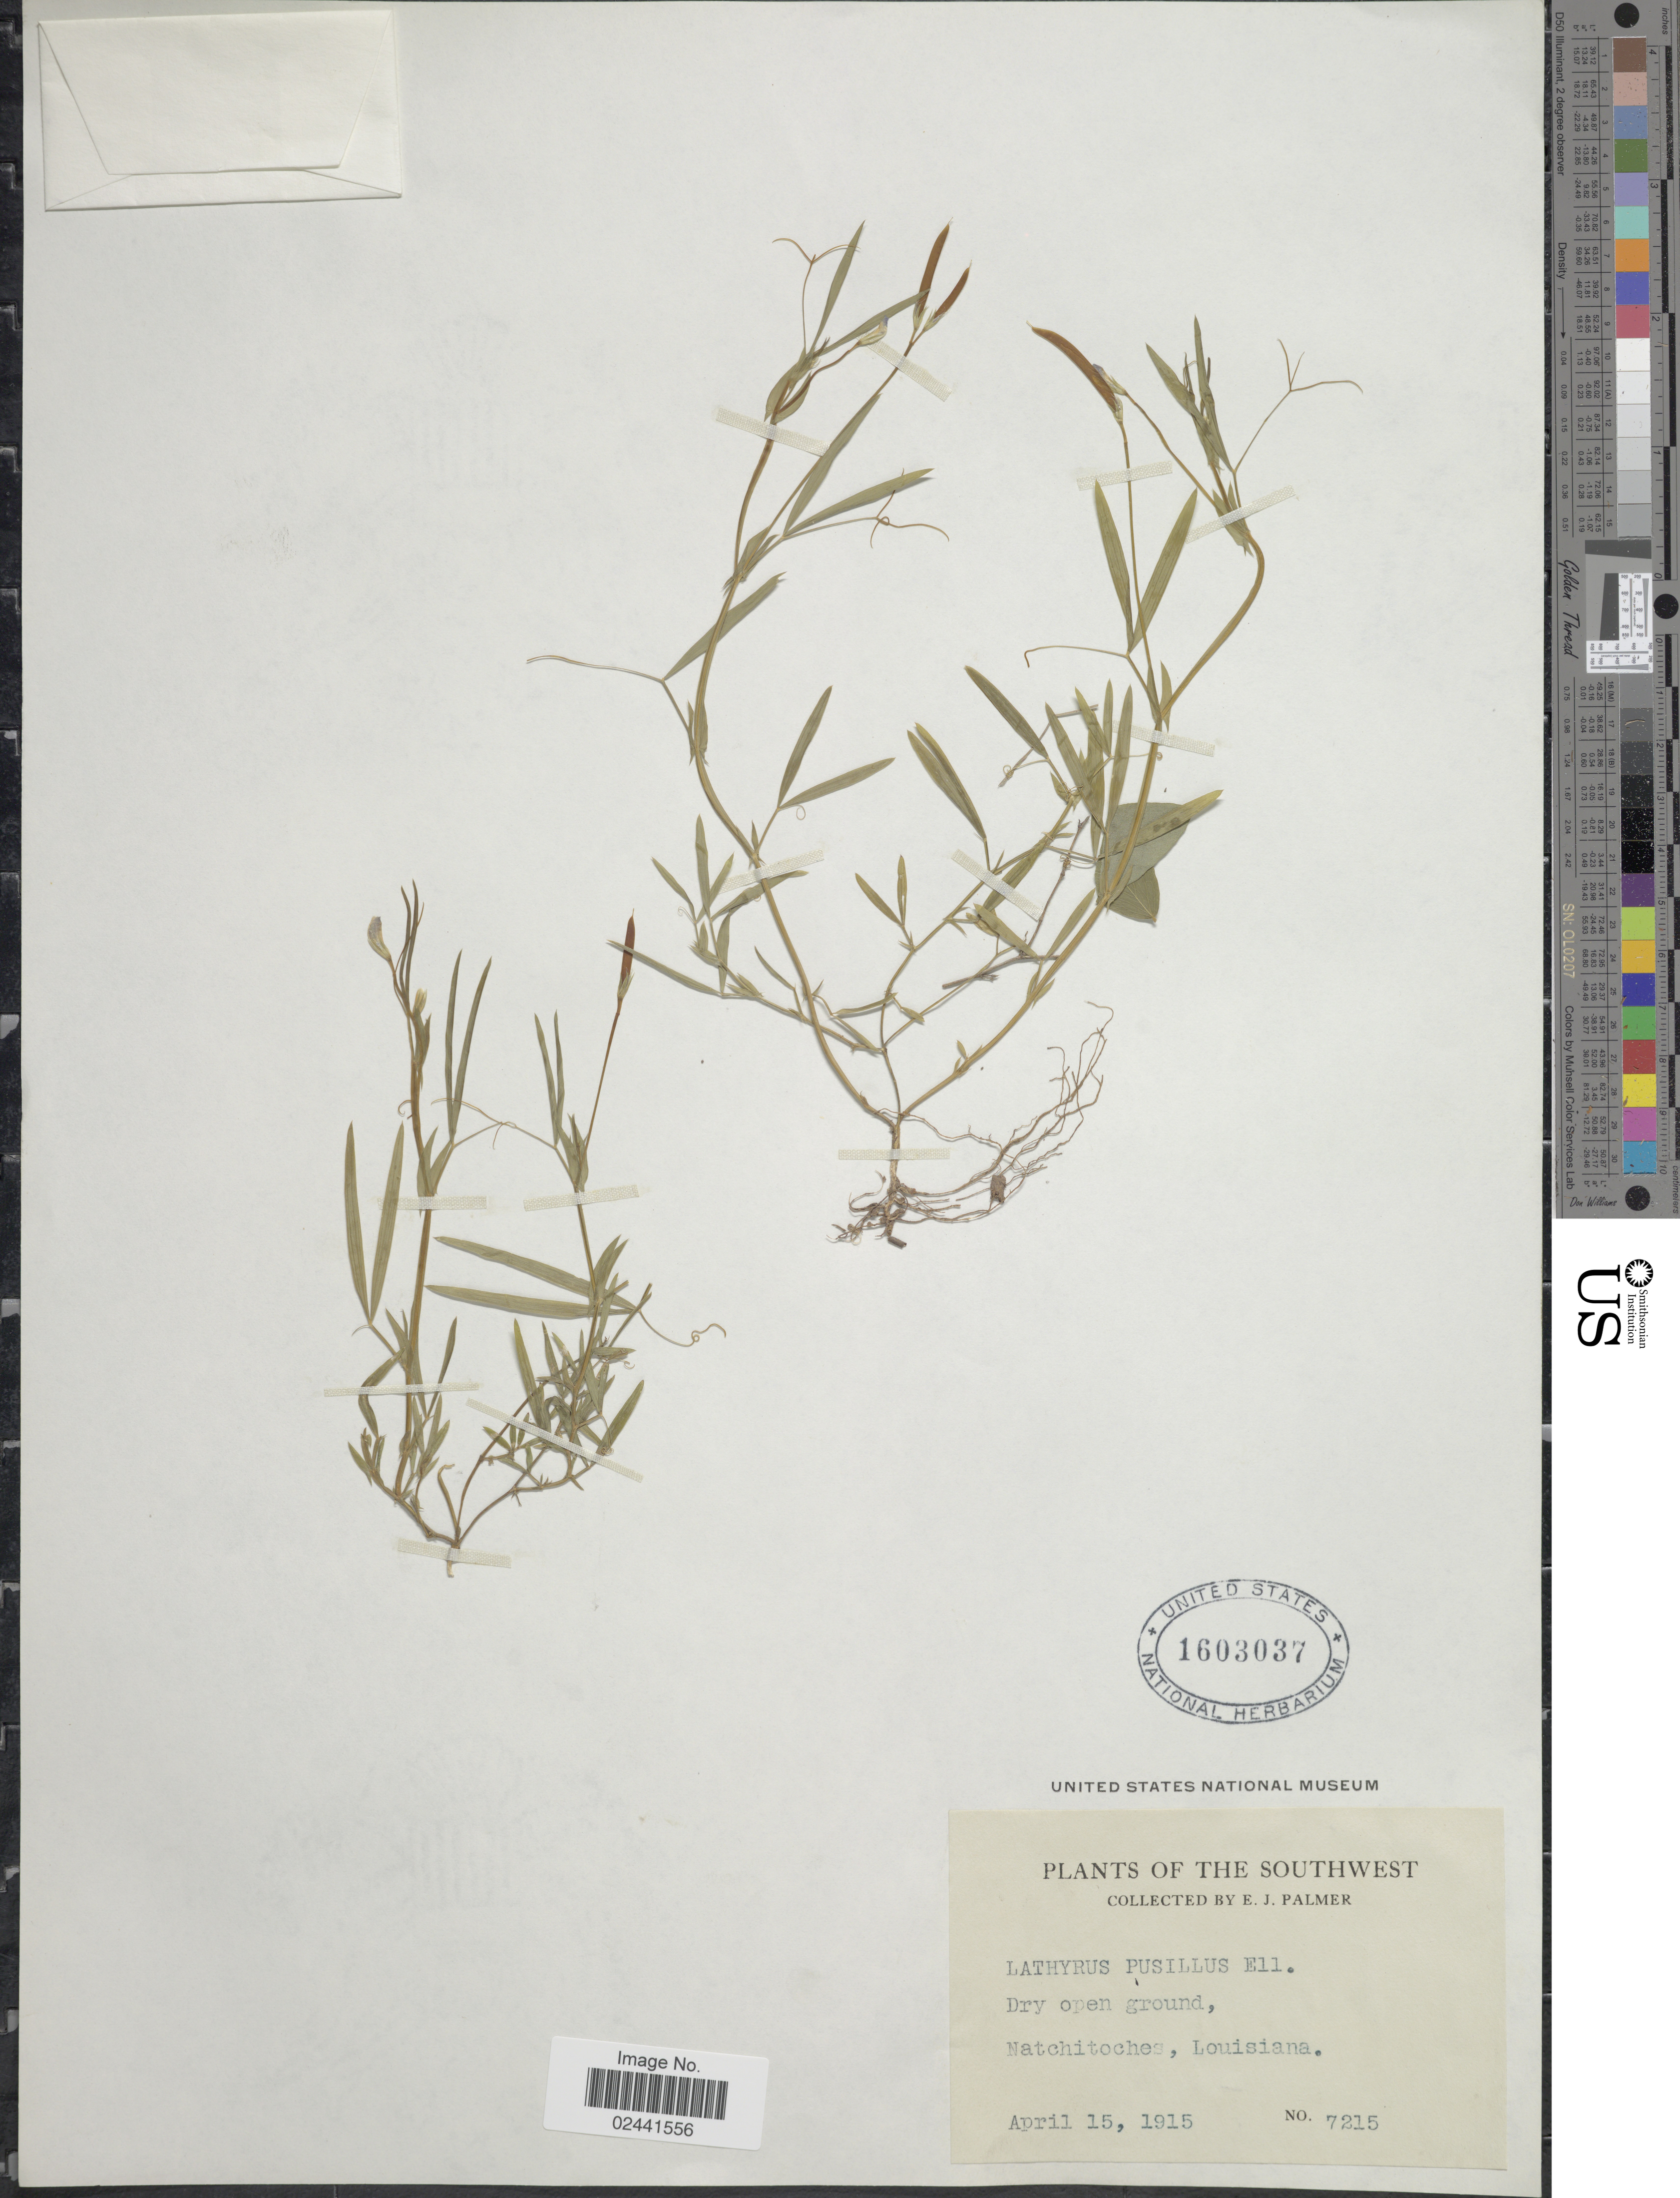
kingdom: Plantae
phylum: Tracheophyta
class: Magnoliopsida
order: Fabales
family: Fabaceae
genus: Lathyrus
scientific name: Lathyrus pusillus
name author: Elliott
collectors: E. J. Palmer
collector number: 7215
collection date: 1915-04-15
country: United States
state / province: Louisiana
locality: The Southwest, Dry open ground, Natchitoches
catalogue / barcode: US 1603037